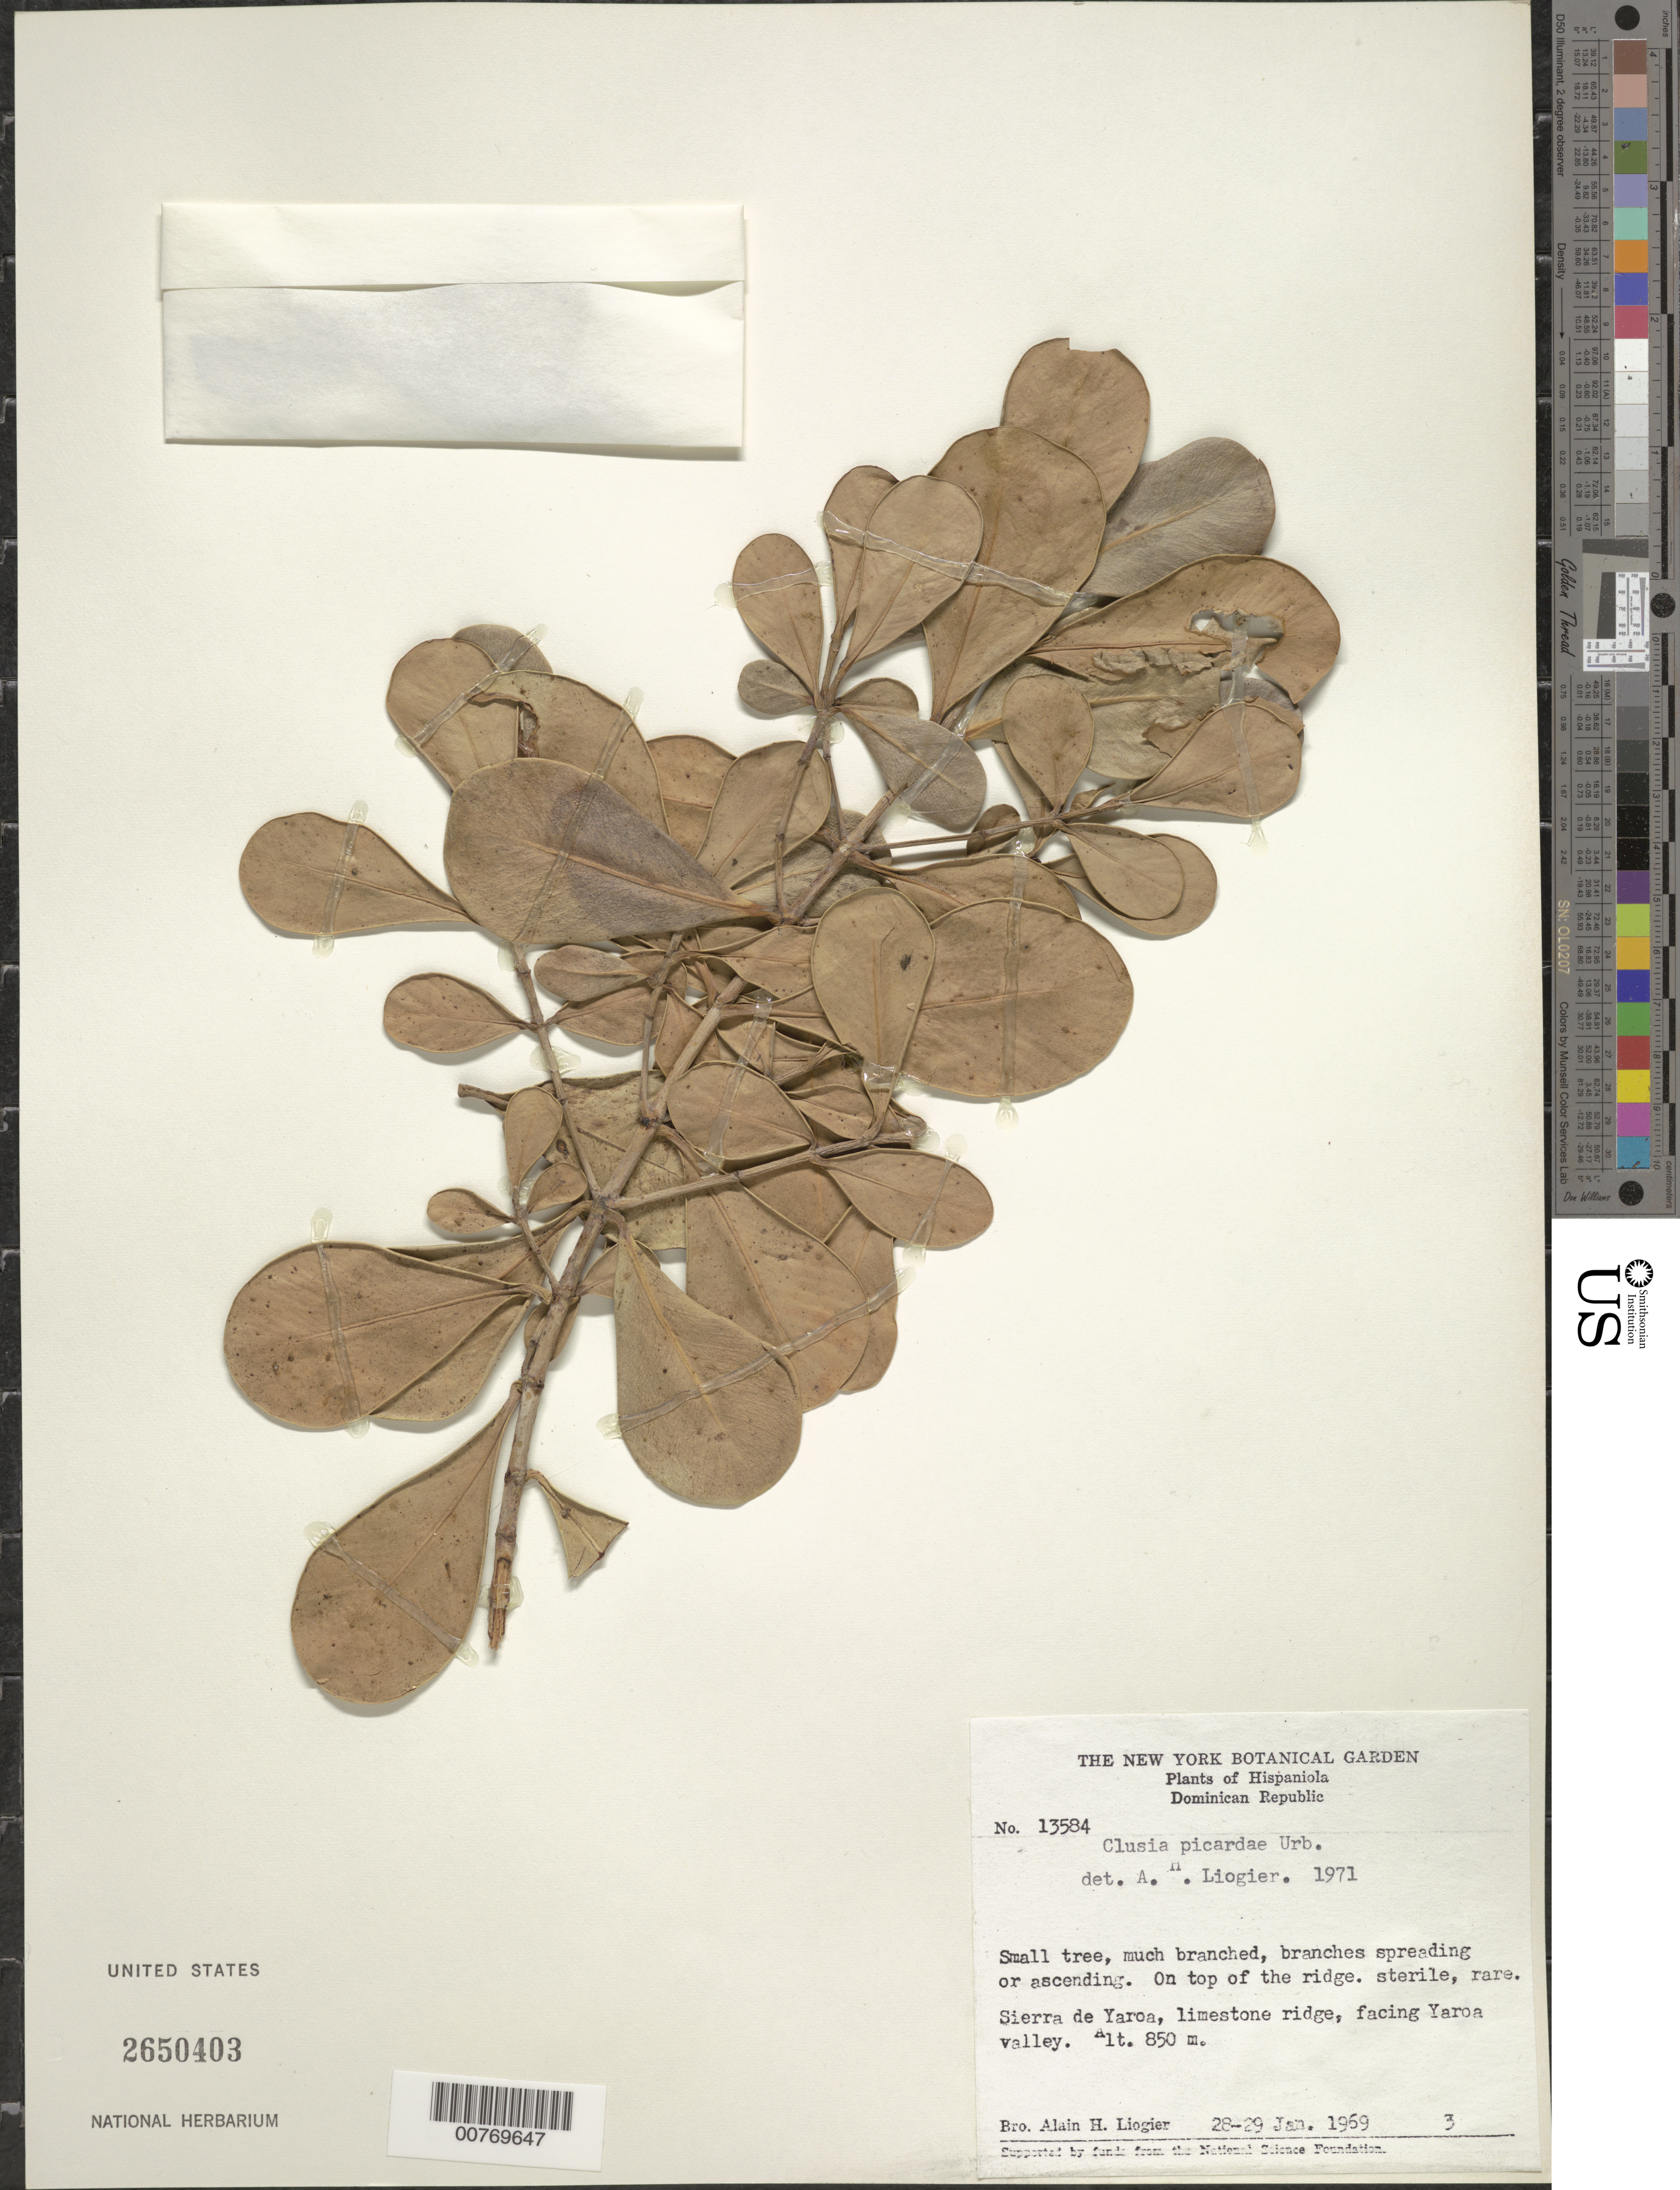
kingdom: Plantae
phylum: Tracheophyta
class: Magnoliopsida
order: Malpighiales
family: Clusiaceae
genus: Clusia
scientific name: Clusia picardae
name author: Urb.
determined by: Liogier, Alain H.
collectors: A. H. Liogier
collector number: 13584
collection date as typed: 28 Jan 1969 to 29 Jan 1969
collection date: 1969-01-28/1969-01-29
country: Dominican Republic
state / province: Puerto Plata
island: Hispaniola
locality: Sierra de Yaroa, facing the Yaroa valley.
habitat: Limestone ridge, on top of the ridge.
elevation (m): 850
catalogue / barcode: US 2650403